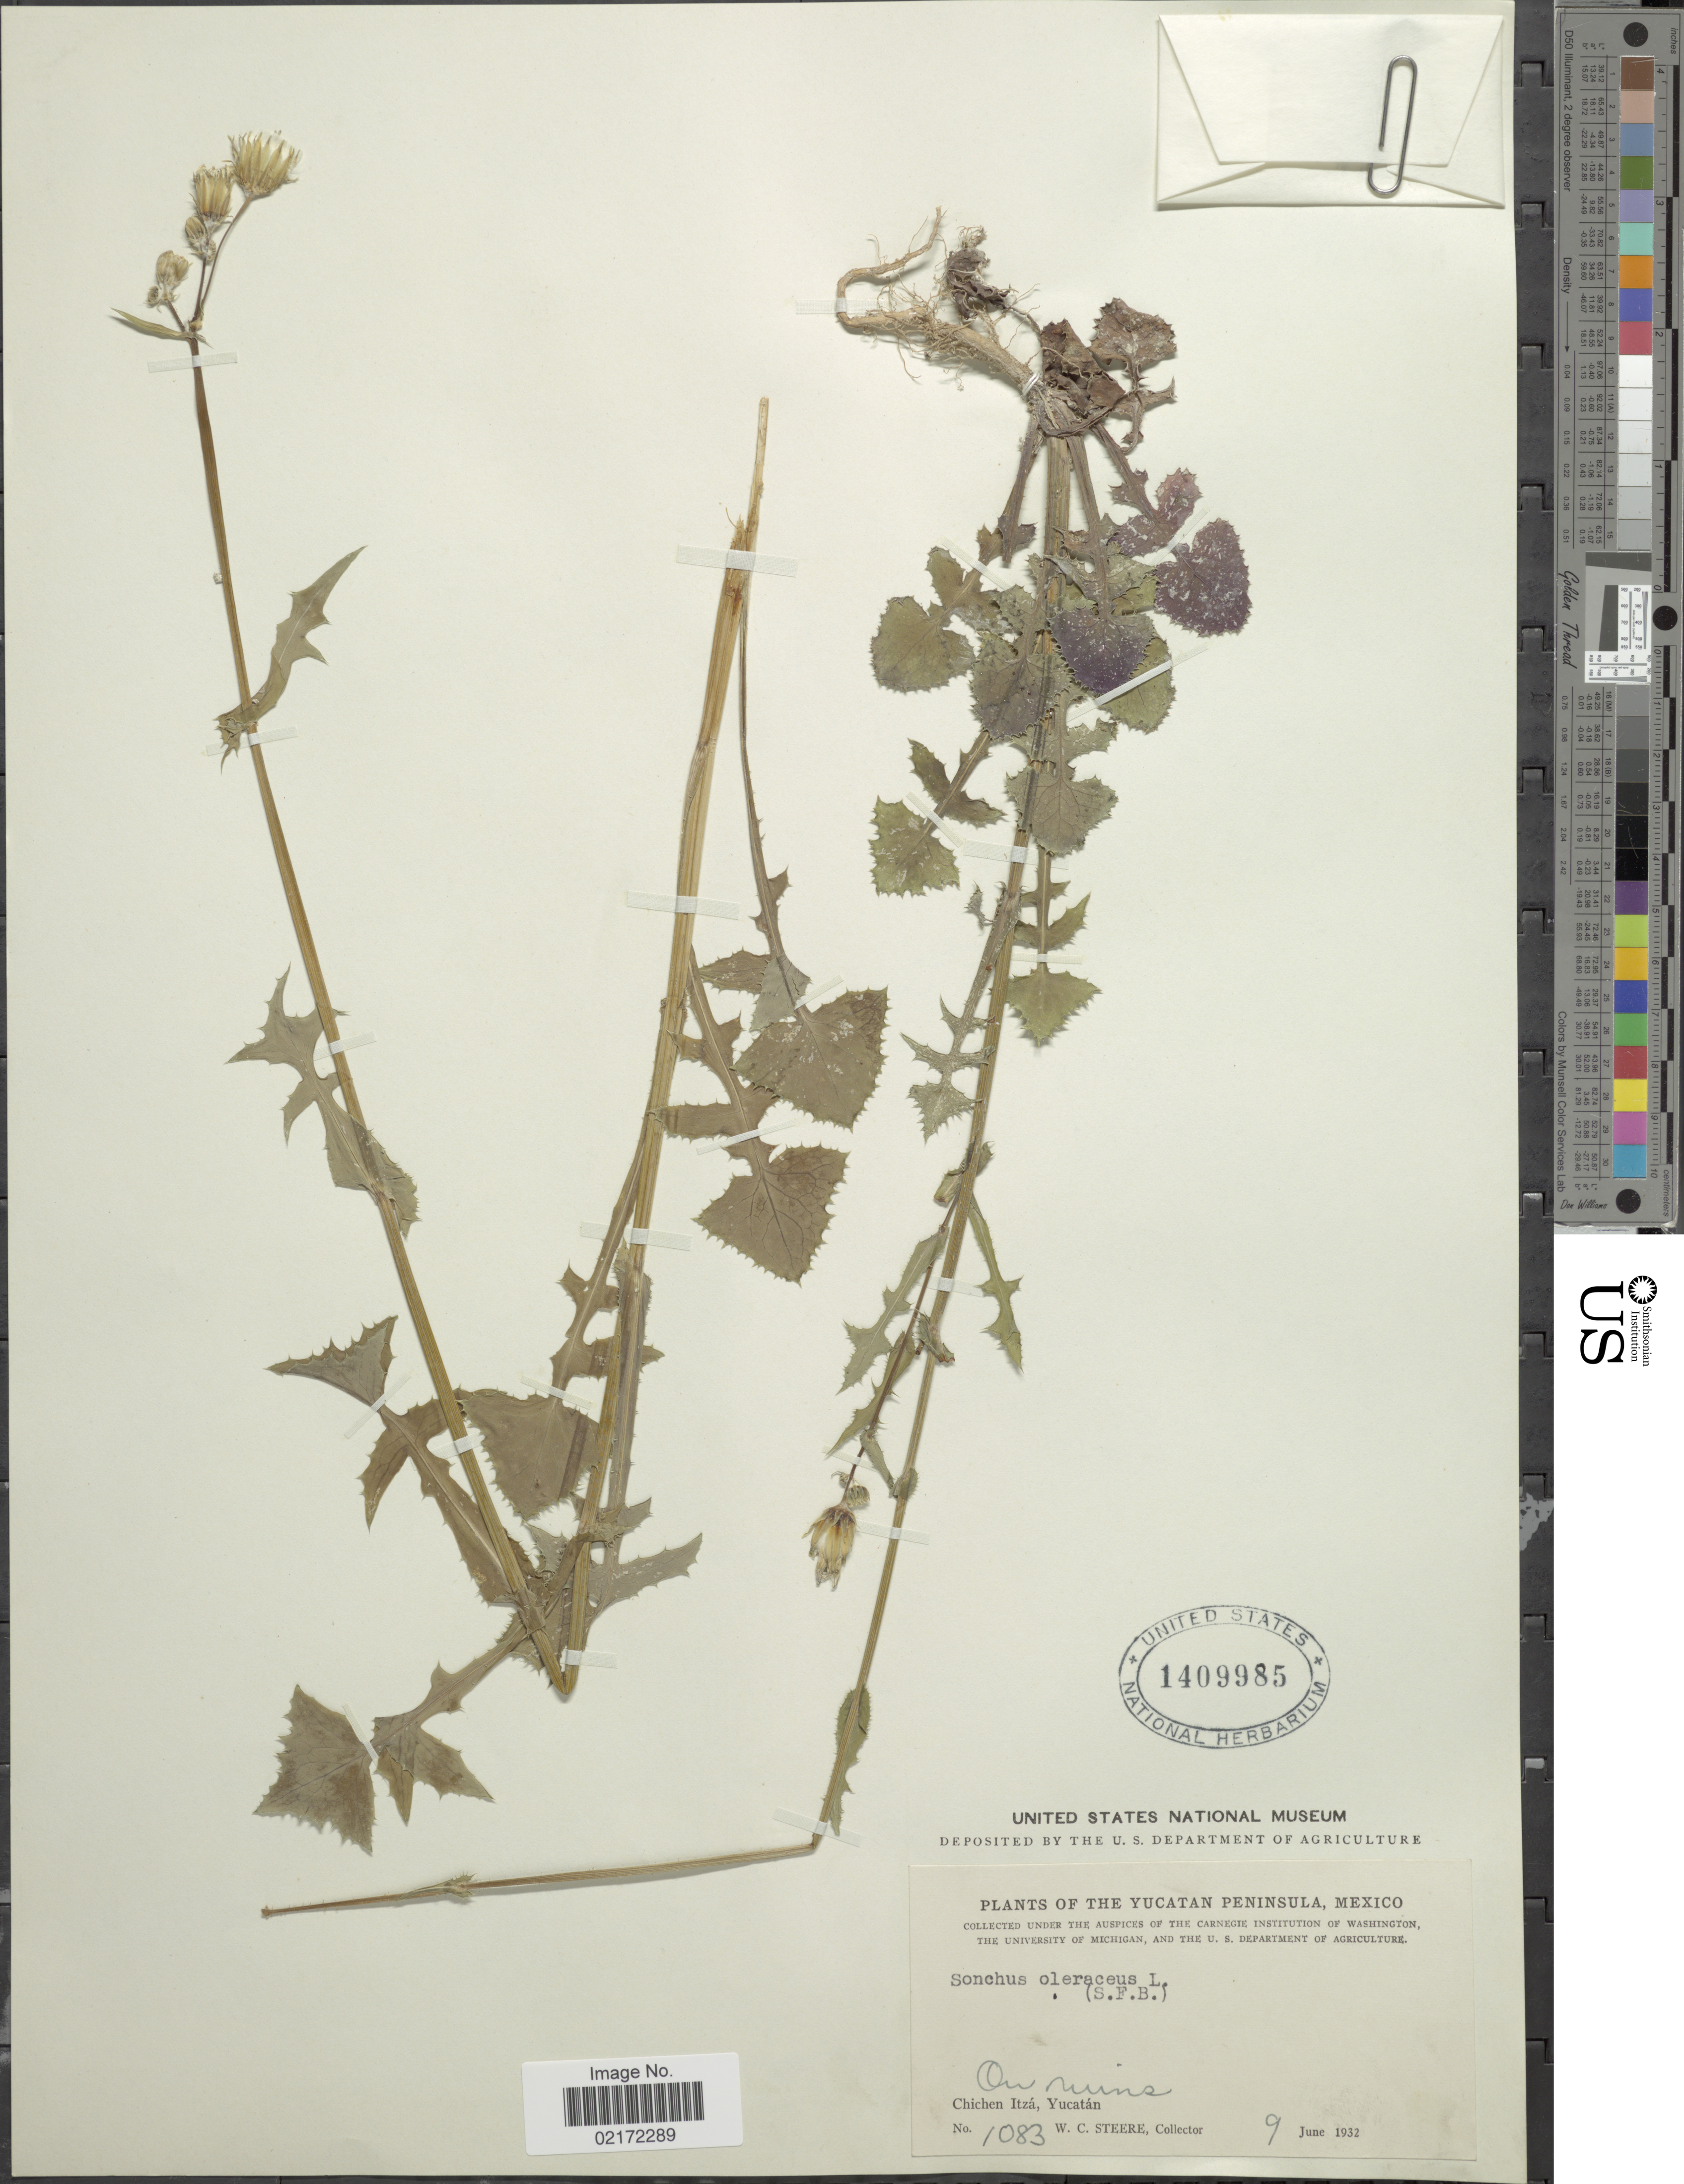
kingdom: Plantae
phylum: Tracheophyta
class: Magnoliopsida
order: Asterales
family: Asteraceae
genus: Sonchus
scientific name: Sonchus oleraceus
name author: L.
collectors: W. C. Steere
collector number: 1083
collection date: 1932-06-09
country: Mexico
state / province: Yucatán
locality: Yucatan Peninsula, Mexico. On ruins. Chichen Itzá, Yucatán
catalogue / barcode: US 1409985